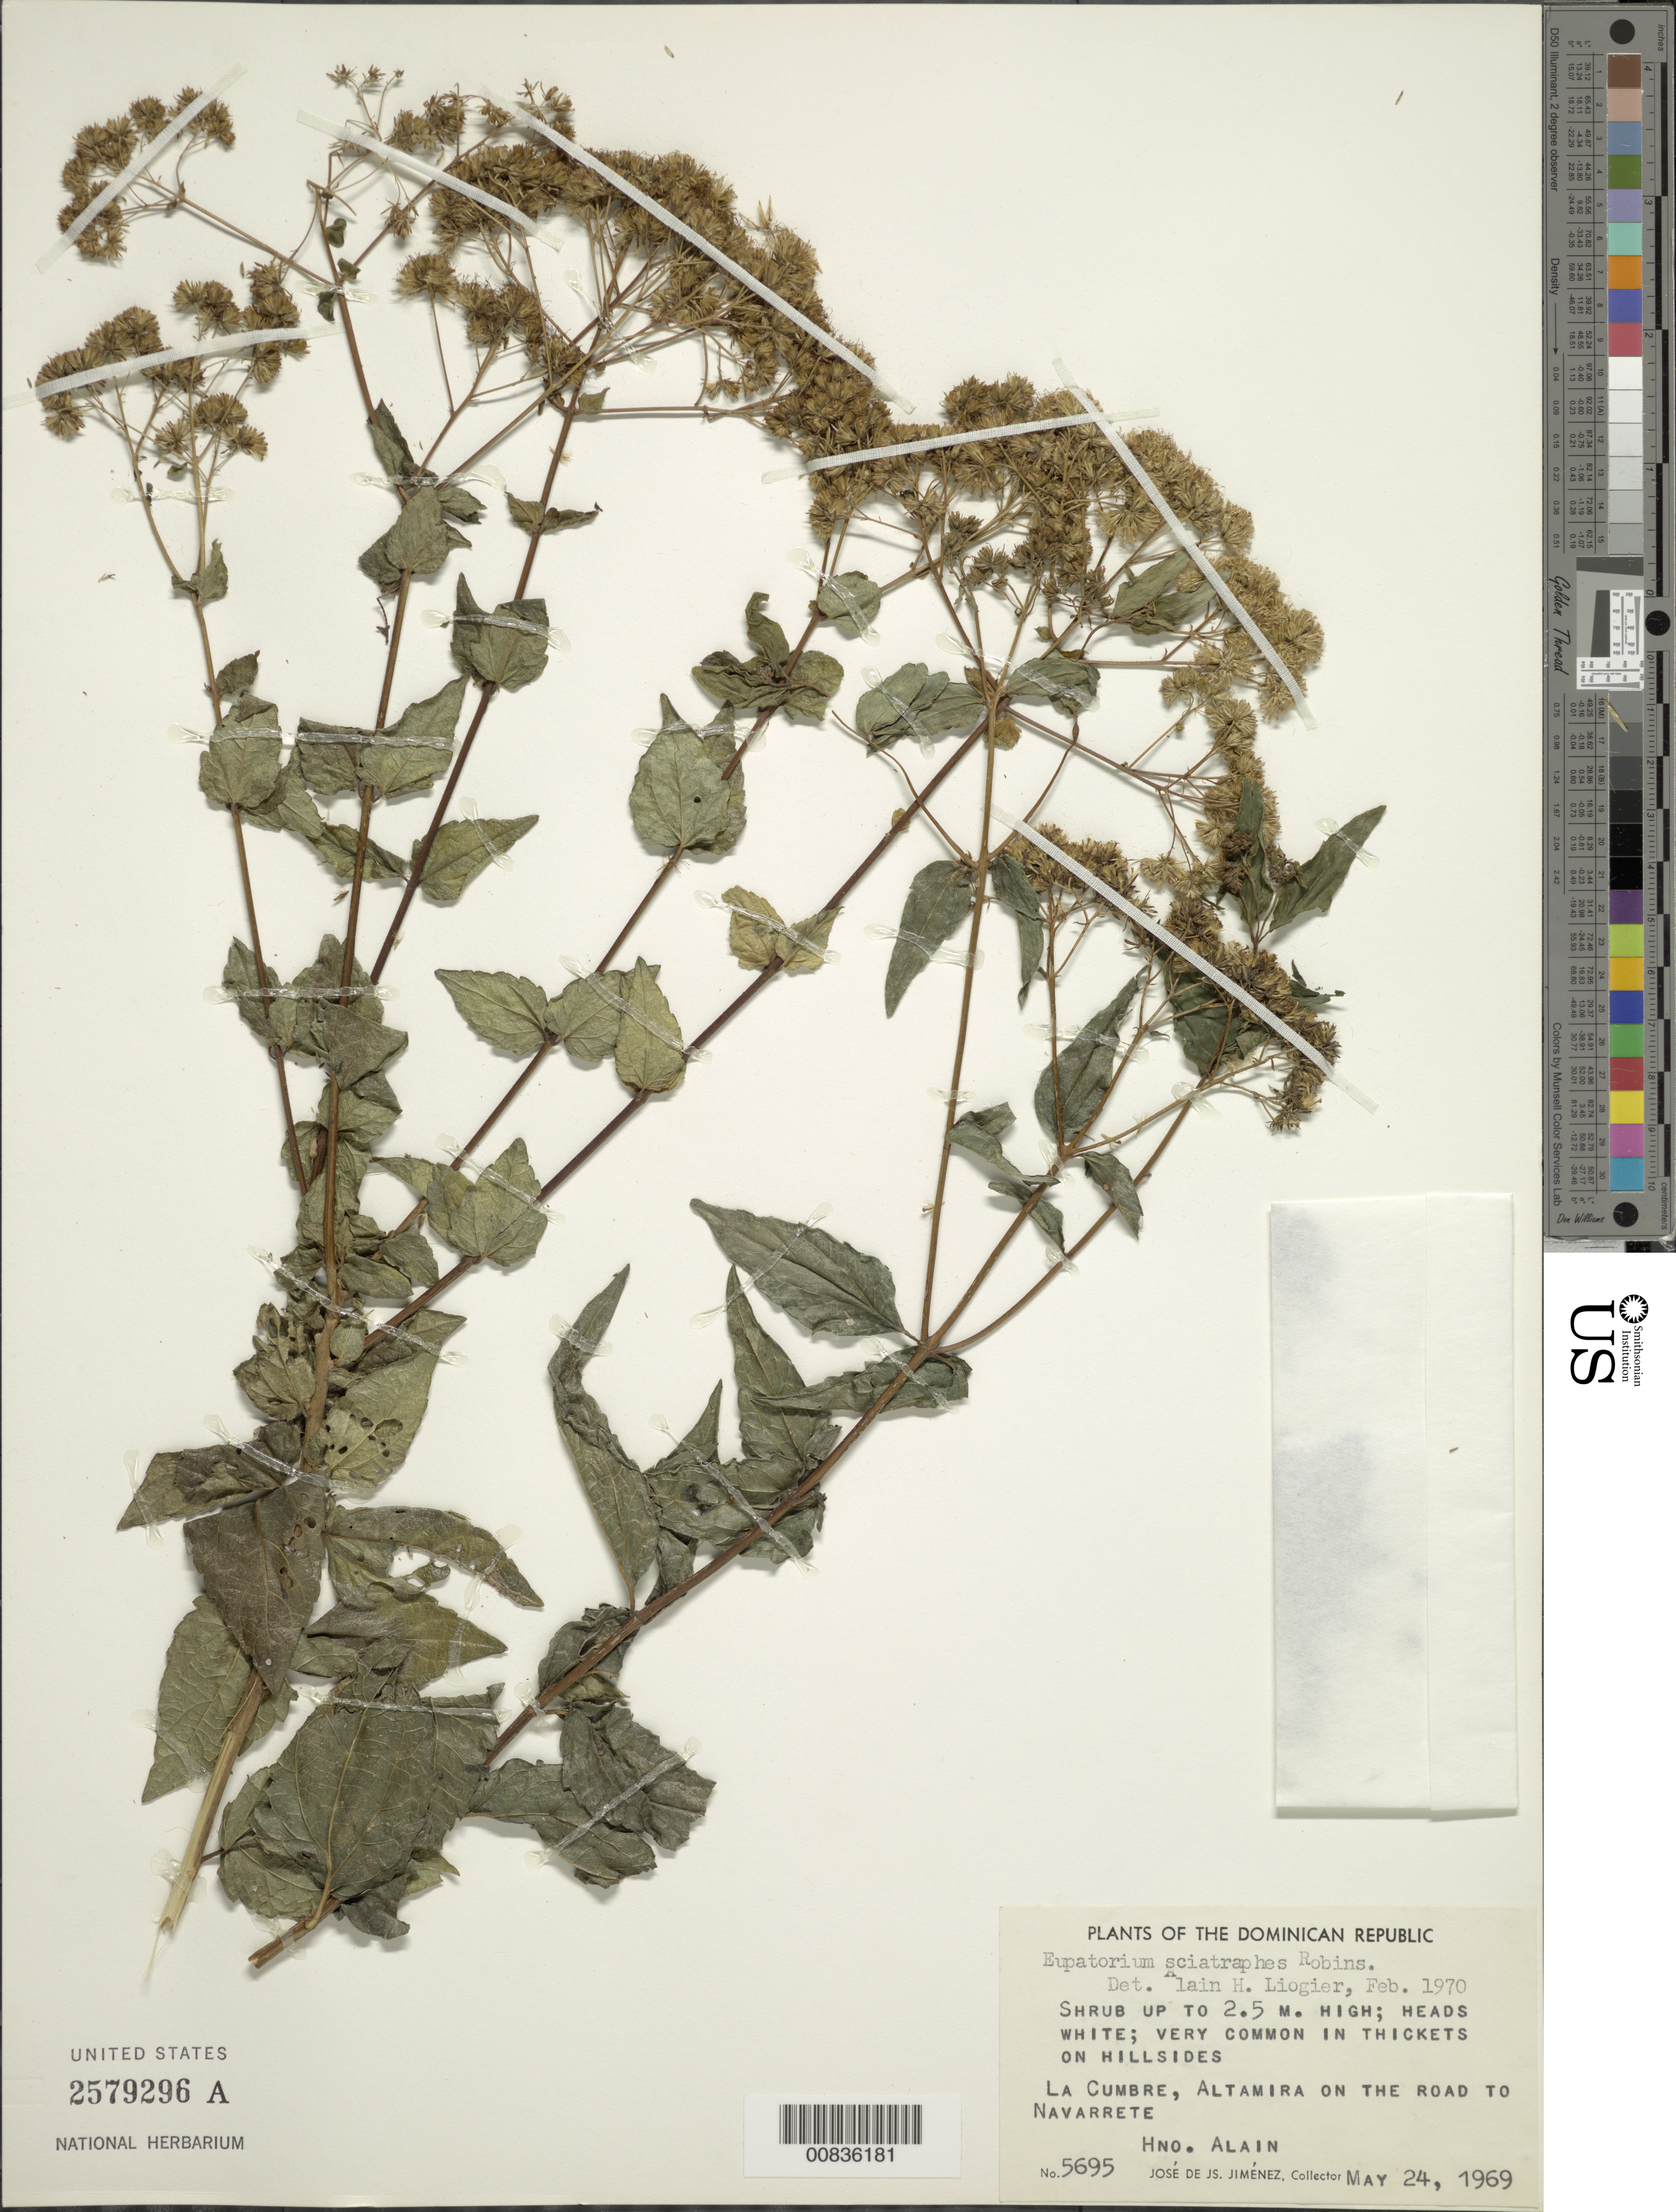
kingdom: Plantae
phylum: Tracheophyta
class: Magnoliopsida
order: Asterales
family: Asteraceae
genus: Koanophyllon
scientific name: Koanophyllon sciatraphes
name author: (B.L. Rob.) R.M. King & H. Rob.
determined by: Liogier, Alain H.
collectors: J. J. Jiménez Almonte & A. H. Liogier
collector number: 5695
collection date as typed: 24 May 1969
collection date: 1969-05-24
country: Dominican Republic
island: Hispaniola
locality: La Cumbre, Altamira on the road to Navarrete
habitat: In thickets on hllsides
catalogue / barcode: US 2579296